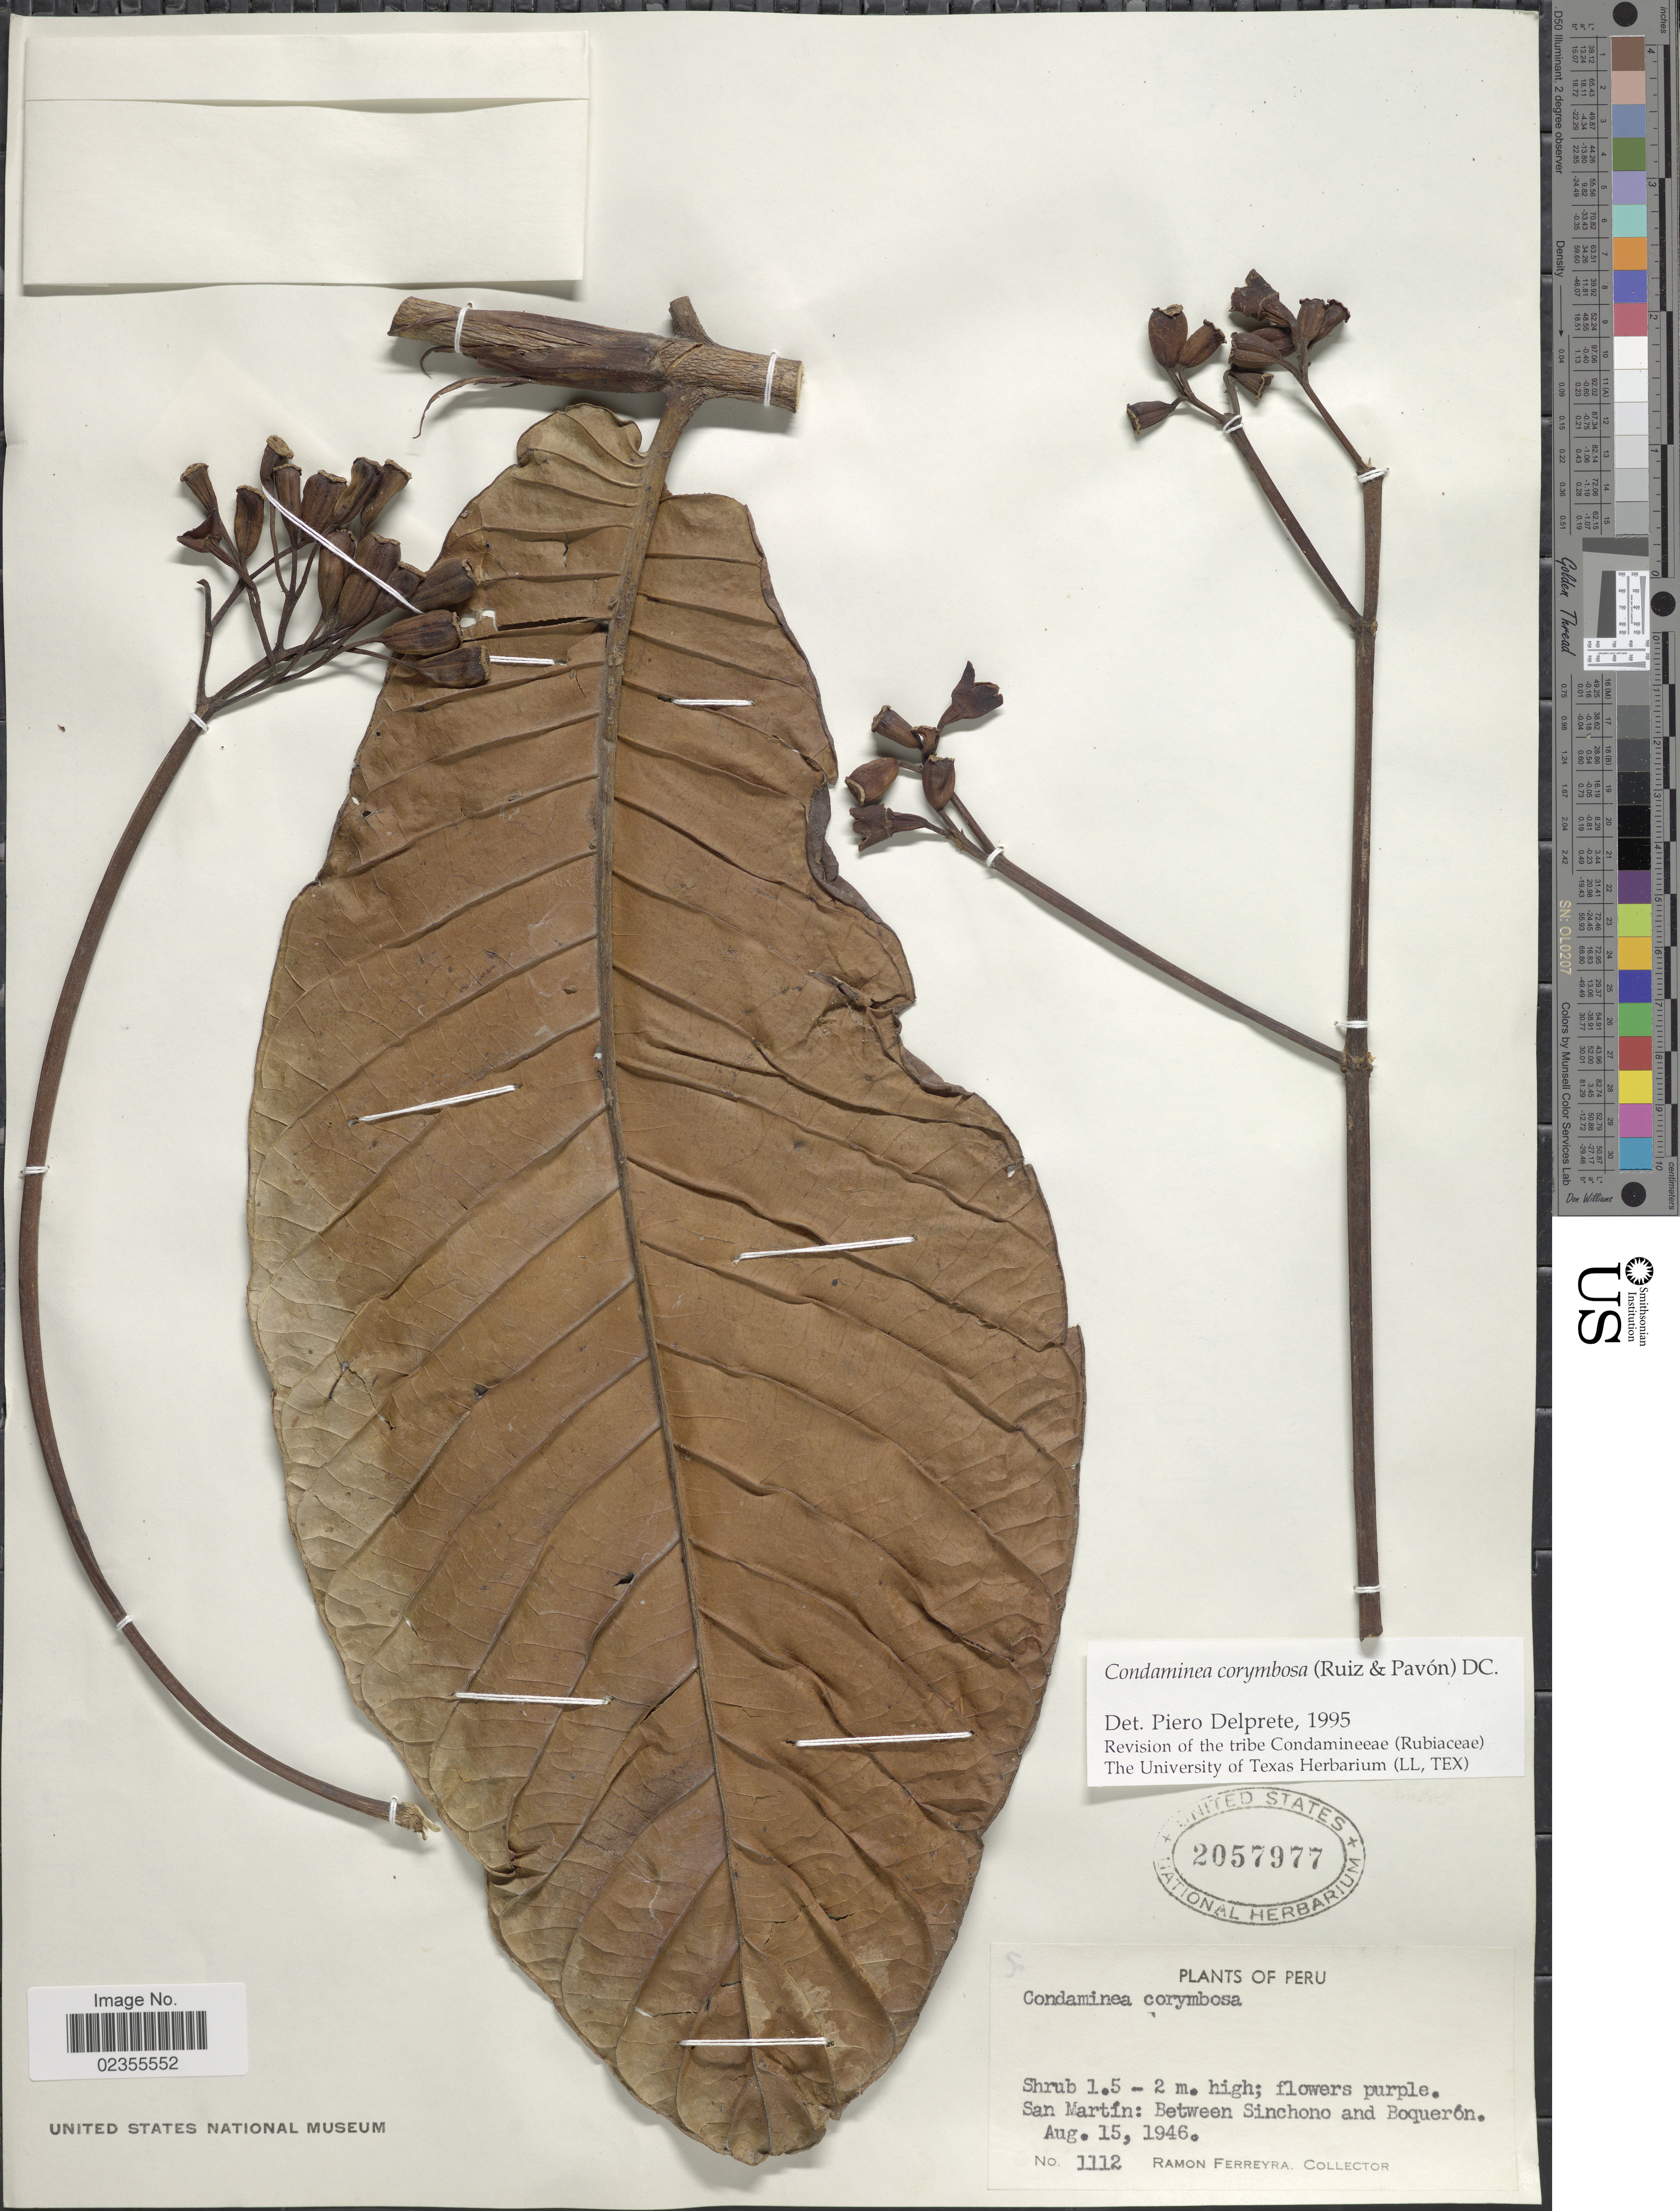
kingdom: Plantae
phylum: Tracheophyta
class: Magnoliopsida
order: Gentianales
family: Rubiaceae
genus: Condaminea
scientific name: Condaminea corymbosa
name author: (Ruiz & Pav.) DC.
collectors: R. A. Ferreyra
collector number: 1112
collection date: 1946-08-15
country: Peru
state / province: San Martín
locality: Between Sinchono and Boqueron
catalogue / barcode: US 2057977